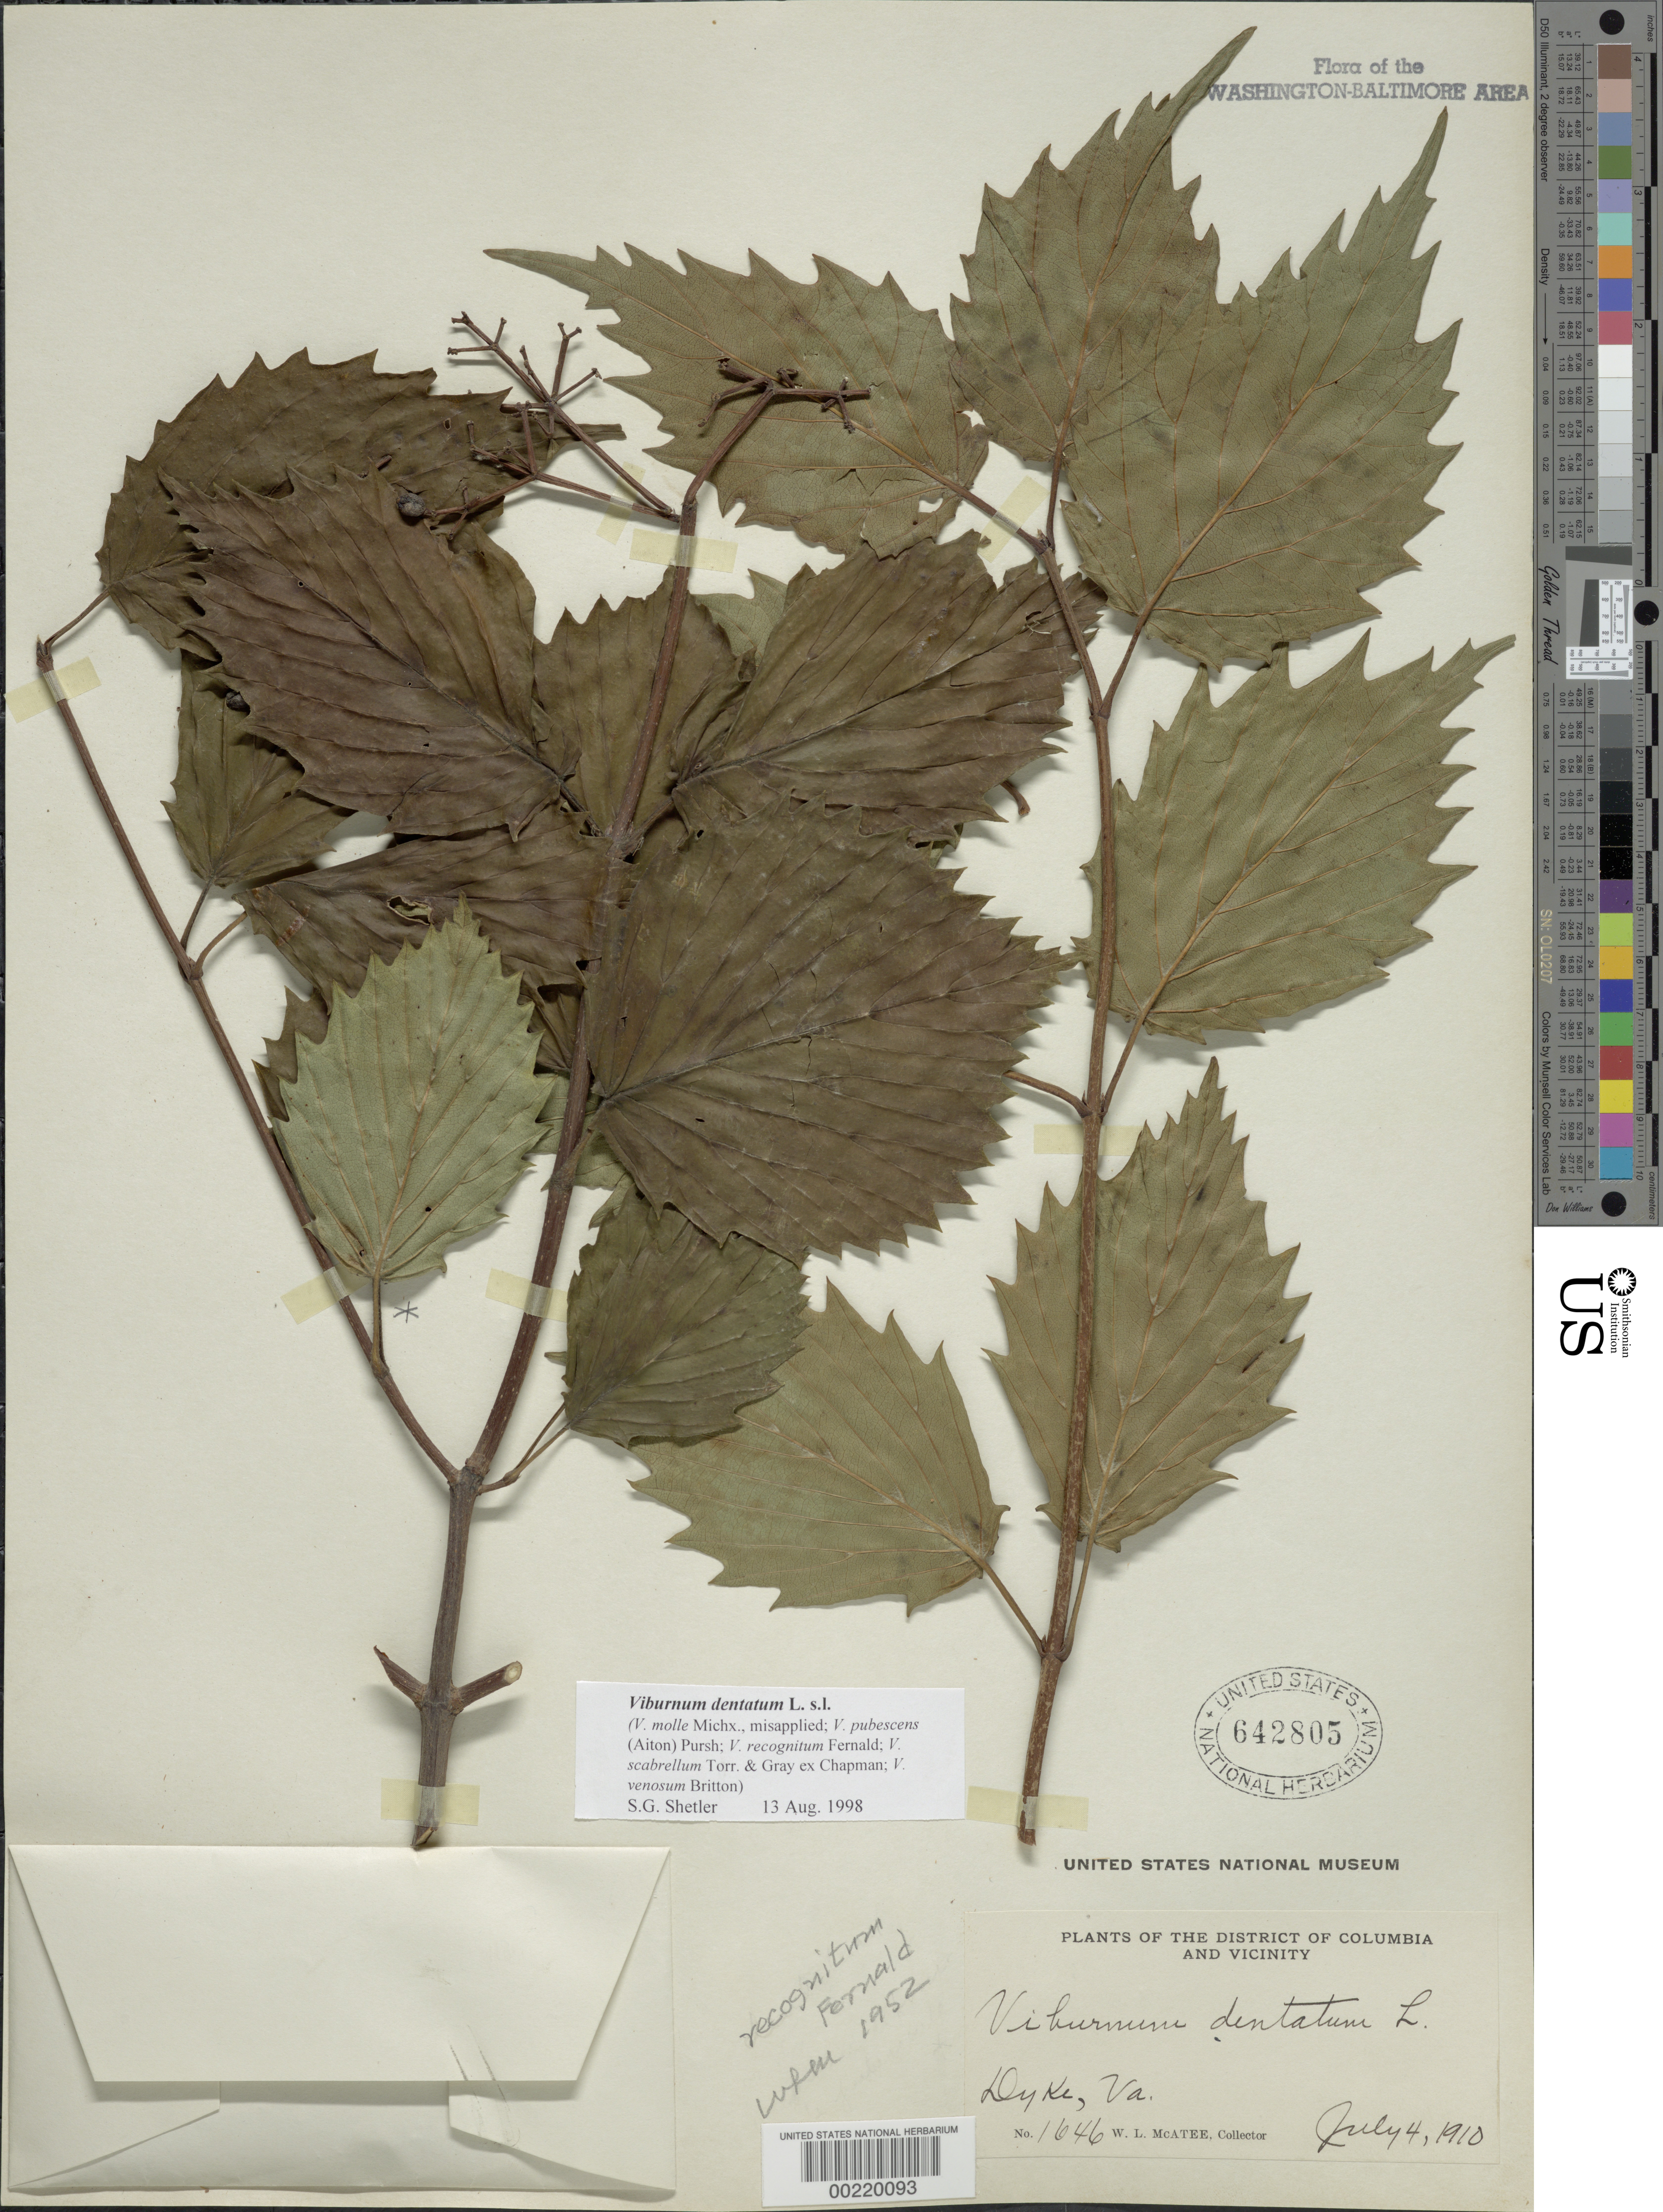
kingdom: Plantae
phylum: Tracheophyta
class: Magnoliopsida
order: Dipsacales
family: Viburnaceae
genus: Viburnum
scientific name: Viburnum dentatum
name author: L.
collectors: W. McAtee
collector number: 1646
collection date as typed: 04 Jul 1910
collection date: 1910-07-04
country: United States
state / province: Virginia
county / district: Fairfax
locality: Dyke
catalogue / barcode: US 642805